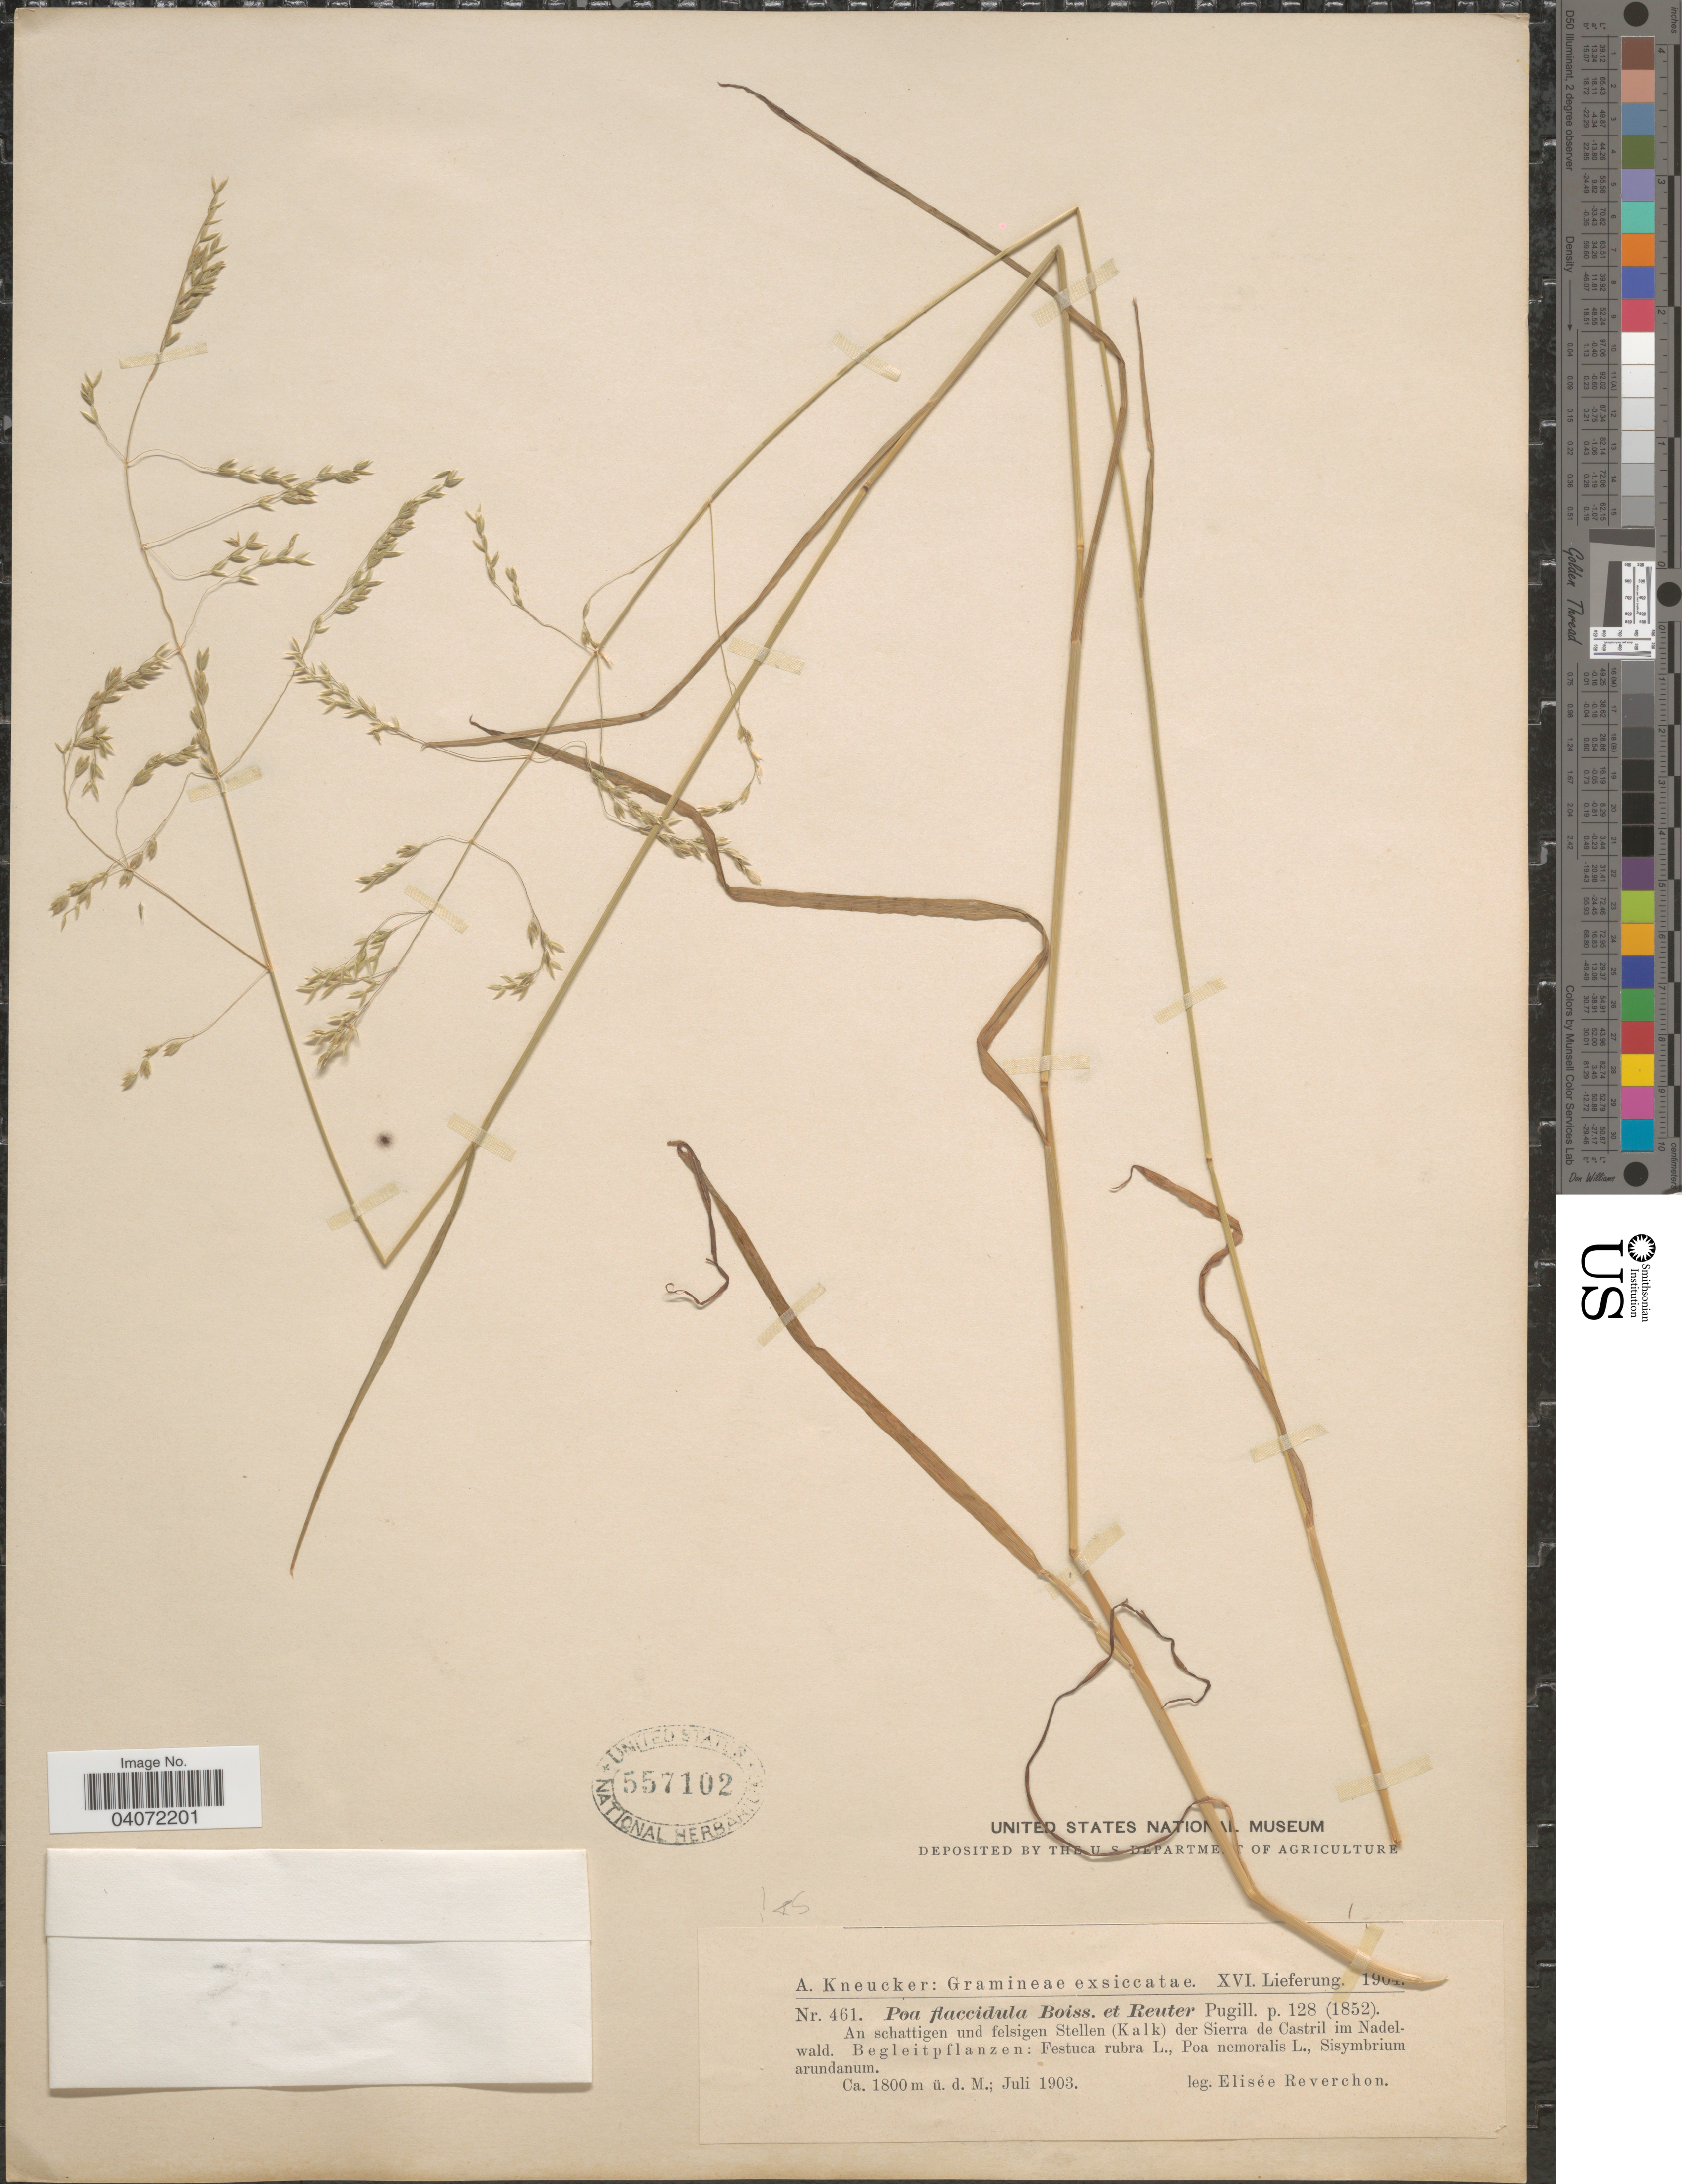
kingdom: Plantae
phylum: Tracheophyta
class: Liliopsida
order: Poales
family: Poaceae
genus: Poa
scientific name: Poa flaccidula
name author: Boiss. & Reut.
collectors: E. Reverchon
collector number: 461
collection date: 1903-07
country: Germany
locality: An schattigen und felsigen Stellen (Kalk) der Sierra de Castril im Nadelwald.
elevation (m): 1800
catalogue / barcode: US 557102